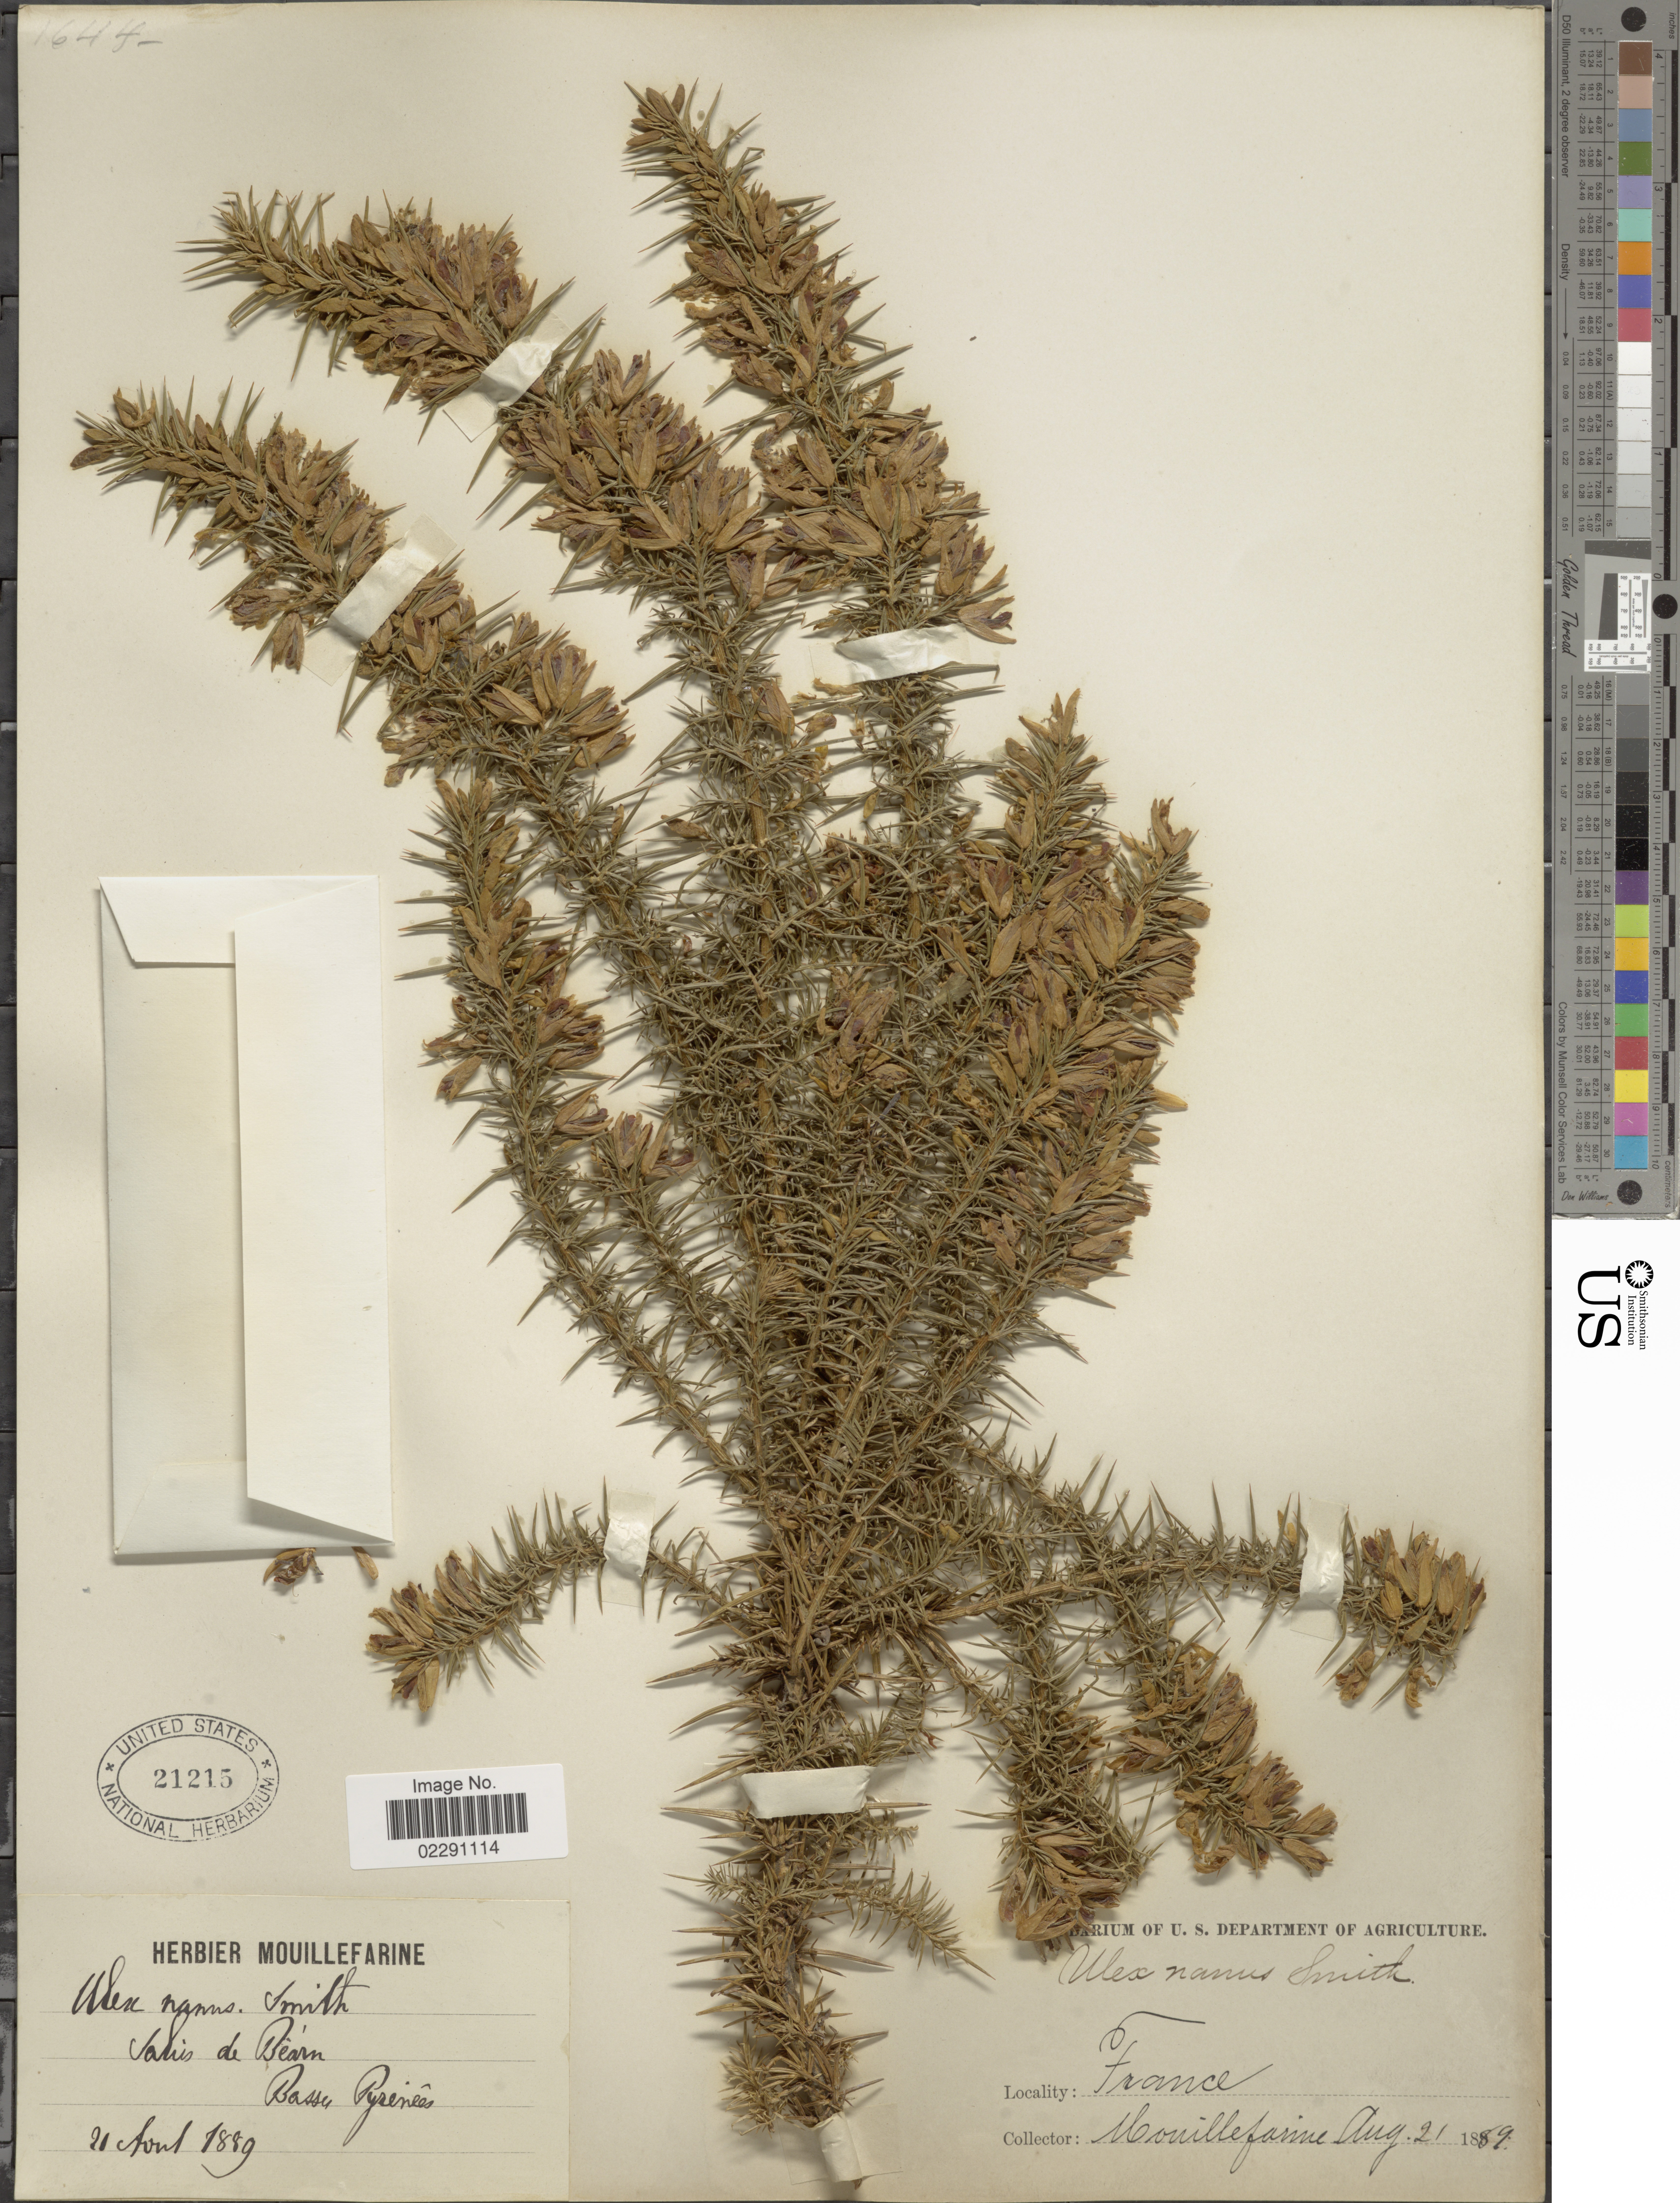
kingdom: Plantae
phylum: Tracheophyta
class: Magnoliopsida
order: Fabales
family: Fabaceae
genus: Ulex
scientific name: Ulex nanus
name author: Symons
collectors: A. Mouillefarine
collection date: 1889-08-21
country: France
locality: Salier de Bearn, Basses Pyrenees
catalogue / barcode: US 21215